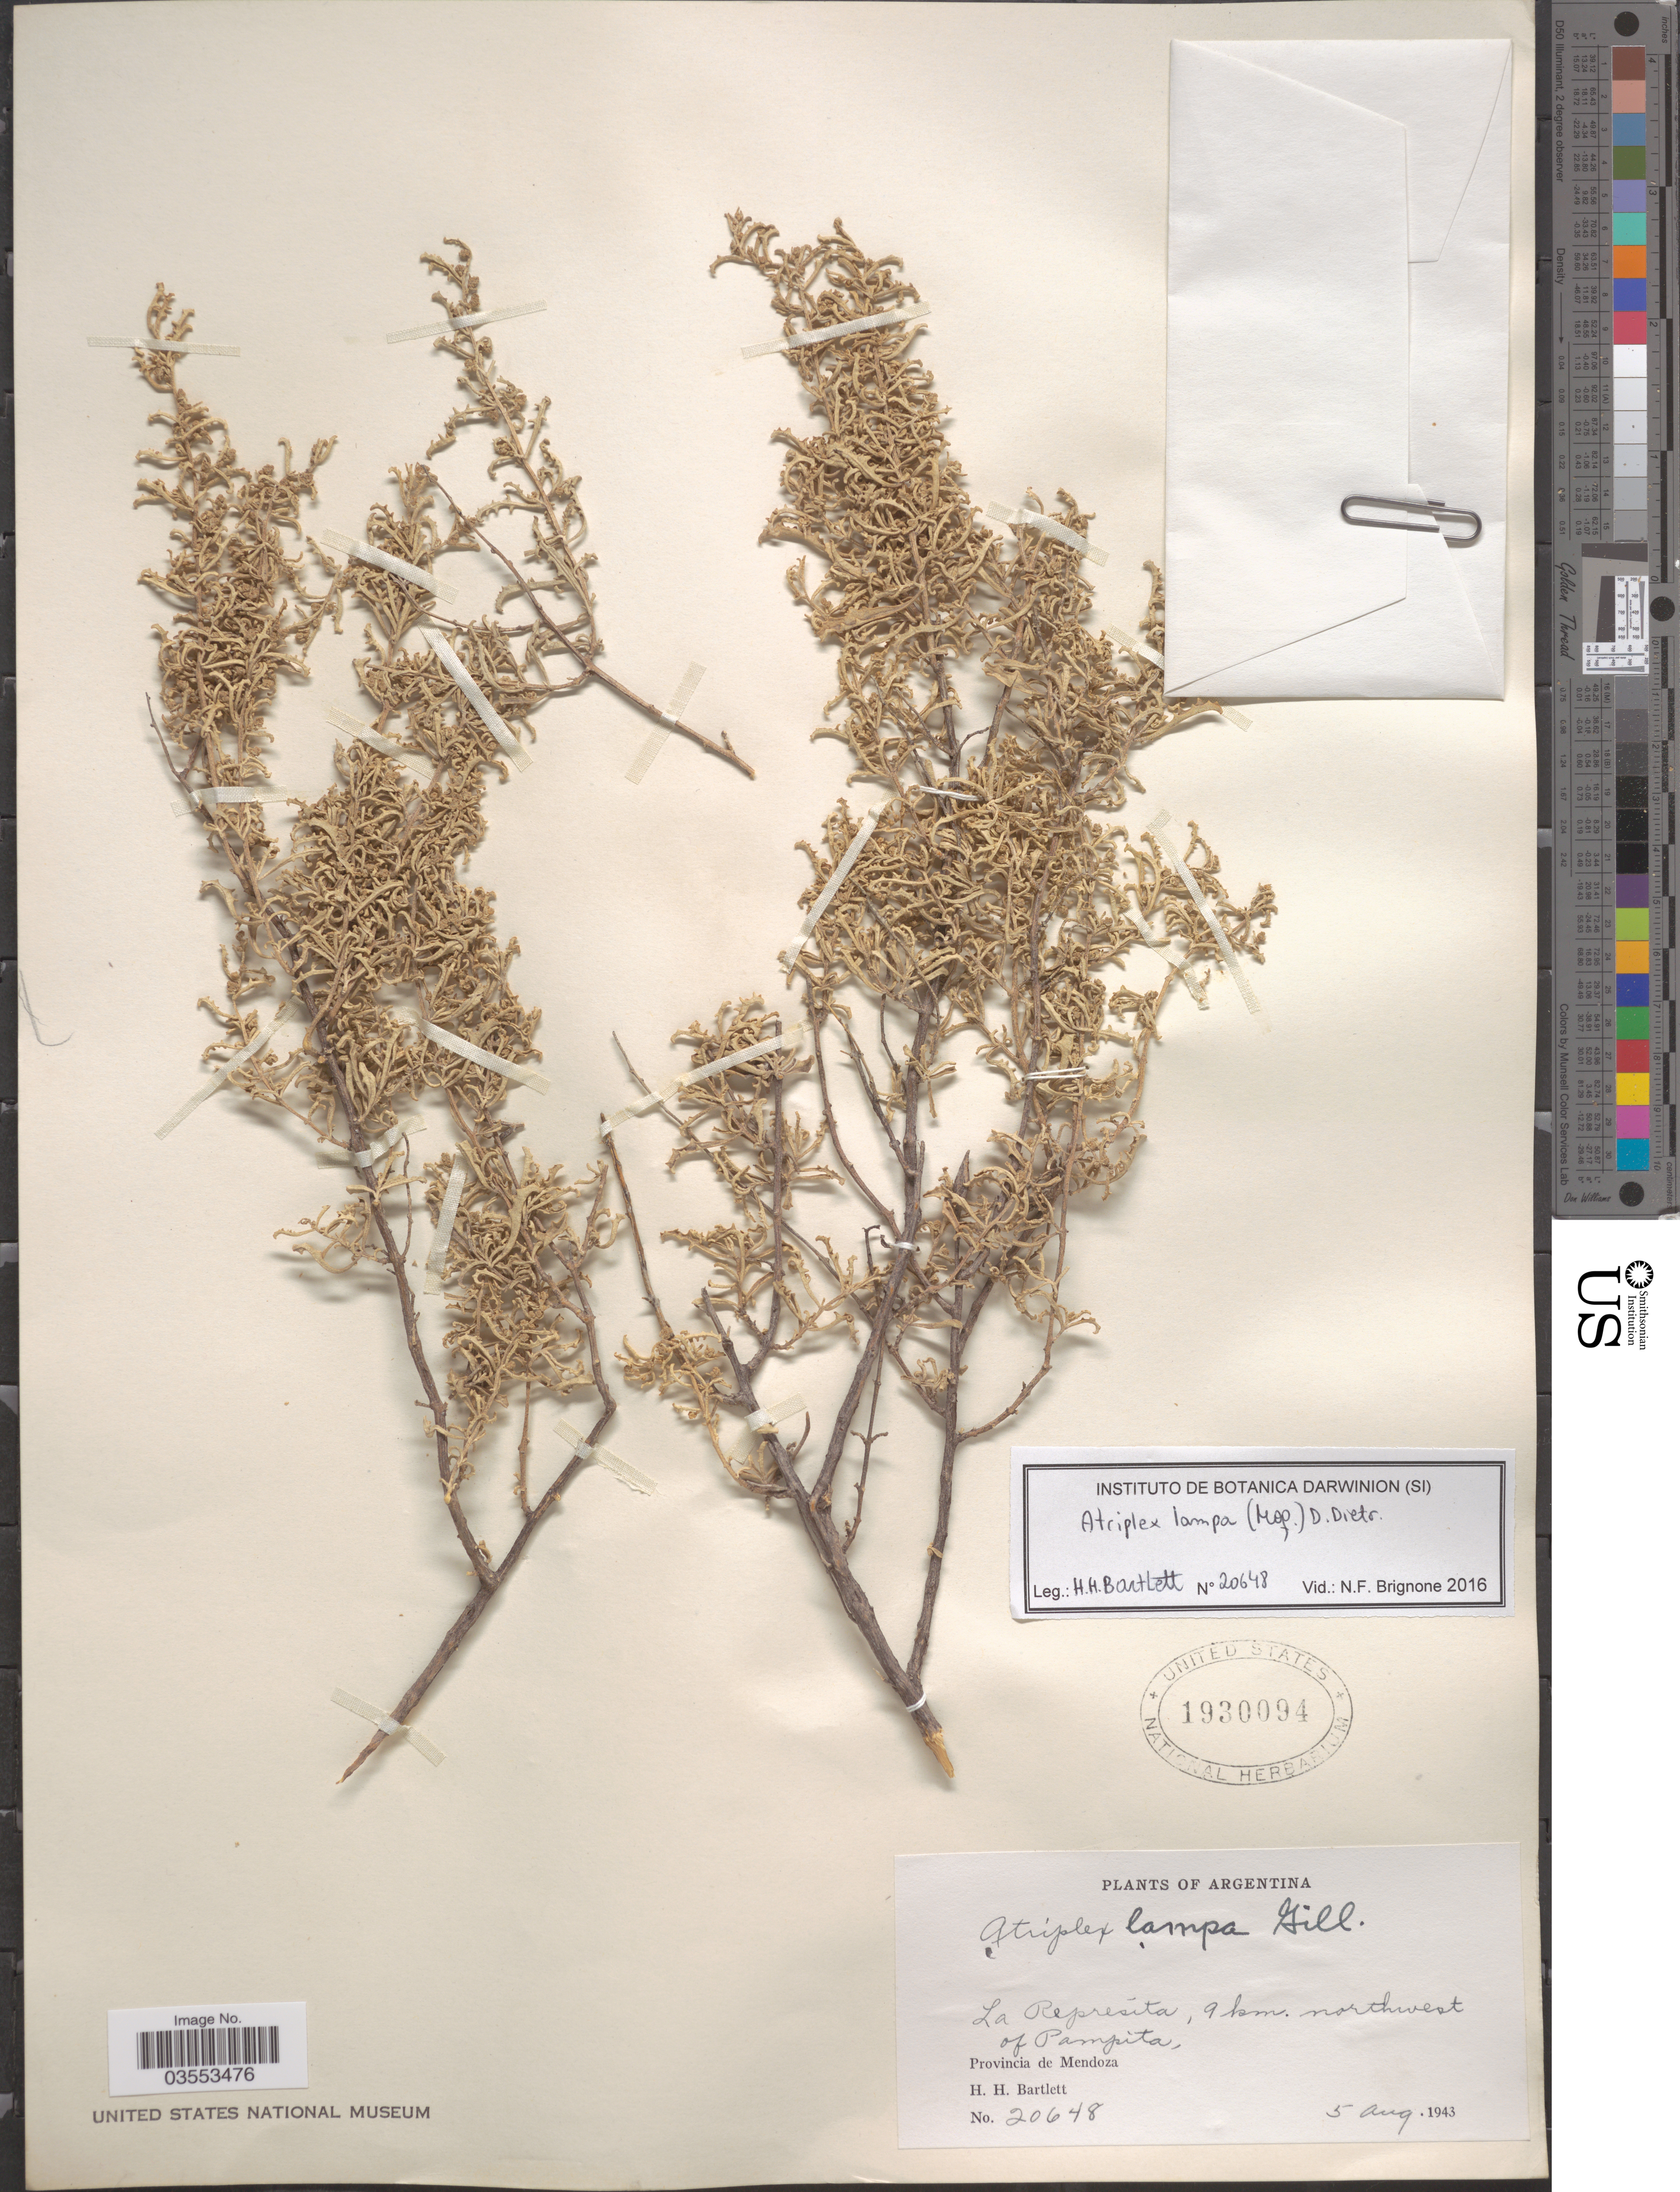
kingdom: Plantae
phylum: Tracheophyta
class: Magnoliopsida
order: Caryophyllales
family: Amaranthaceae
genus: Atriplex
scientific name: Atriplex lampa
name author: (Moq.) Gillies ex D. Dietr.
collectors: H. H. Bartlett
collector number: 20648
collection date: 1943-08-05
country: Argentina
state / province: Mendoza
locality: La Represita, 9 km. northwest of Pampita.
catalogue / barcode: US 1930094